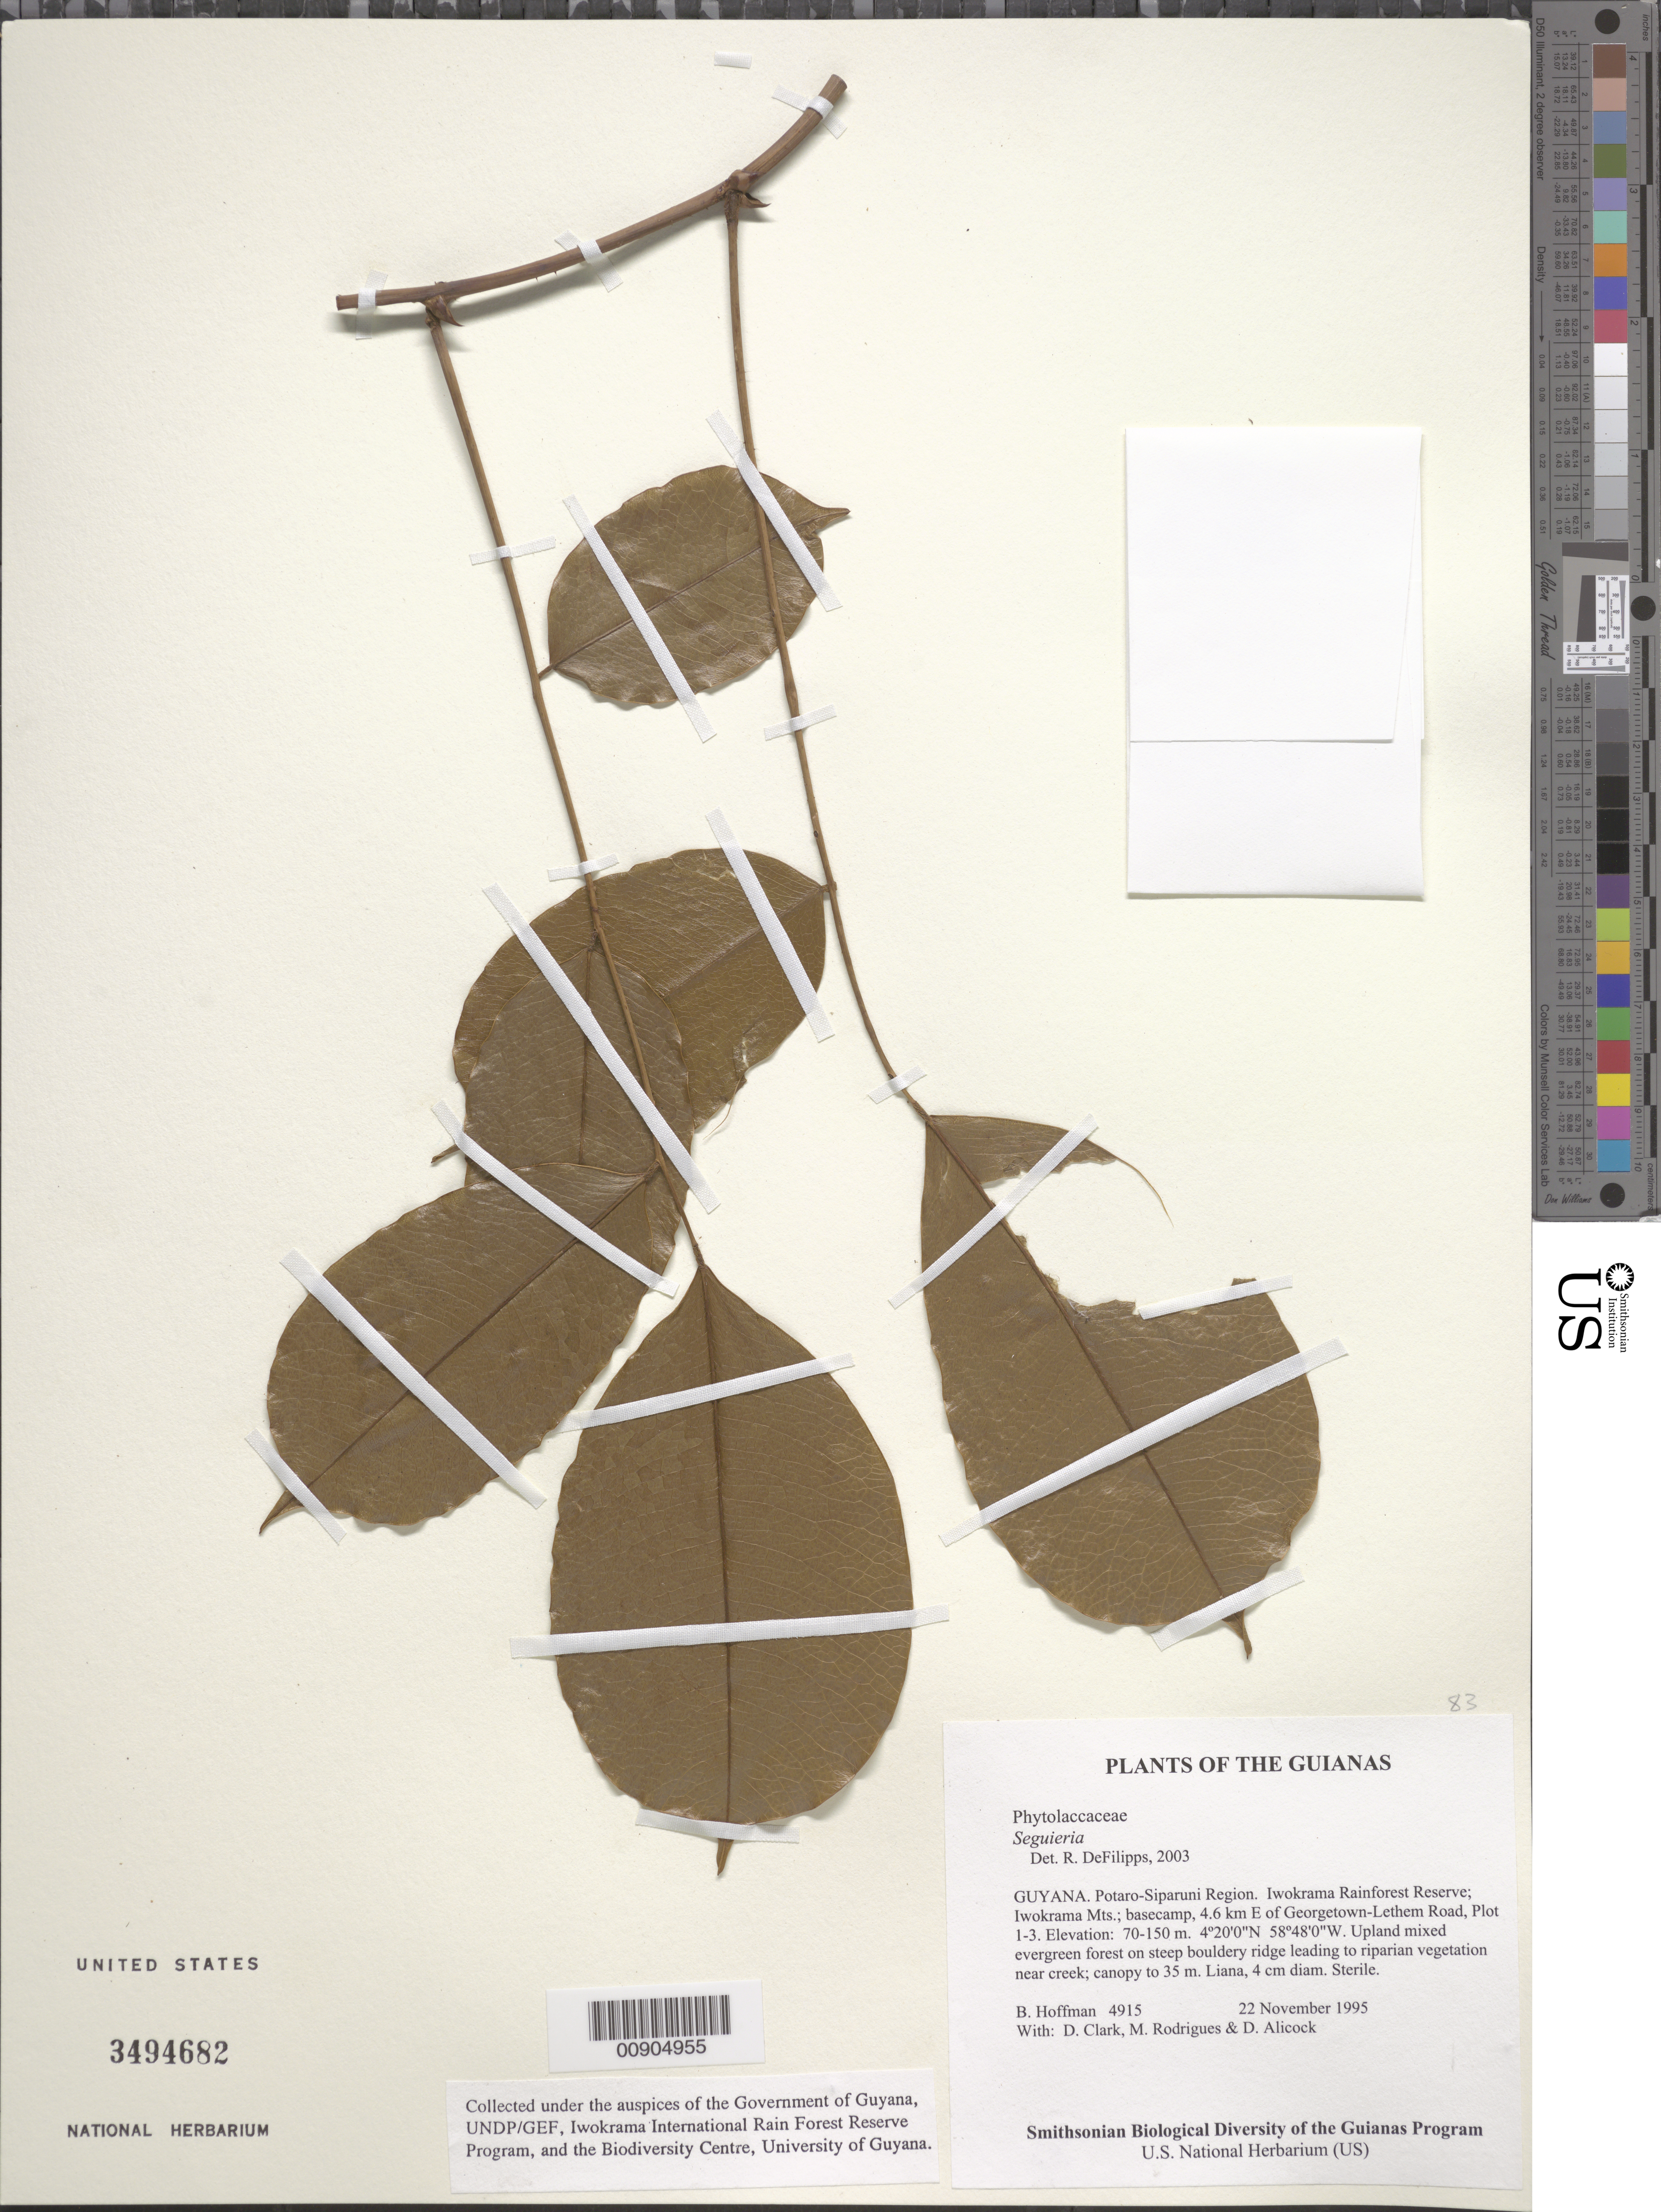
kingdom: Plantae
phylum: Tracheophyta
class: Magnoliopsida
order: Caryophyllales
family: Phytolaccaceae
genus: Seguieria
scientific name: Seguieria sp.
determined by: DeFilipps, R. A.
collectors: B. Hoffman, H. D. Clarke, M. Rodrigues & D. Allicock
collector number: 4915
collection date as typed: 22 November 1995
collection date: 1995-11-22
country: Guyana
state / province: Potaro-Siparuni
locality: Iwokrama Rainforest Reserve; Iwokrama Mts.; basecamp at end of 4.6 km cut line E of Georgetown-Lethem Road, Iwokrama Plot 1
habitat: Upland mixed evergreen forest on steep bouldery ridge leading to riparian vegetation near creek; canopy to 35 m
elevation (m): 70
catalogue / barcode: US 3494682